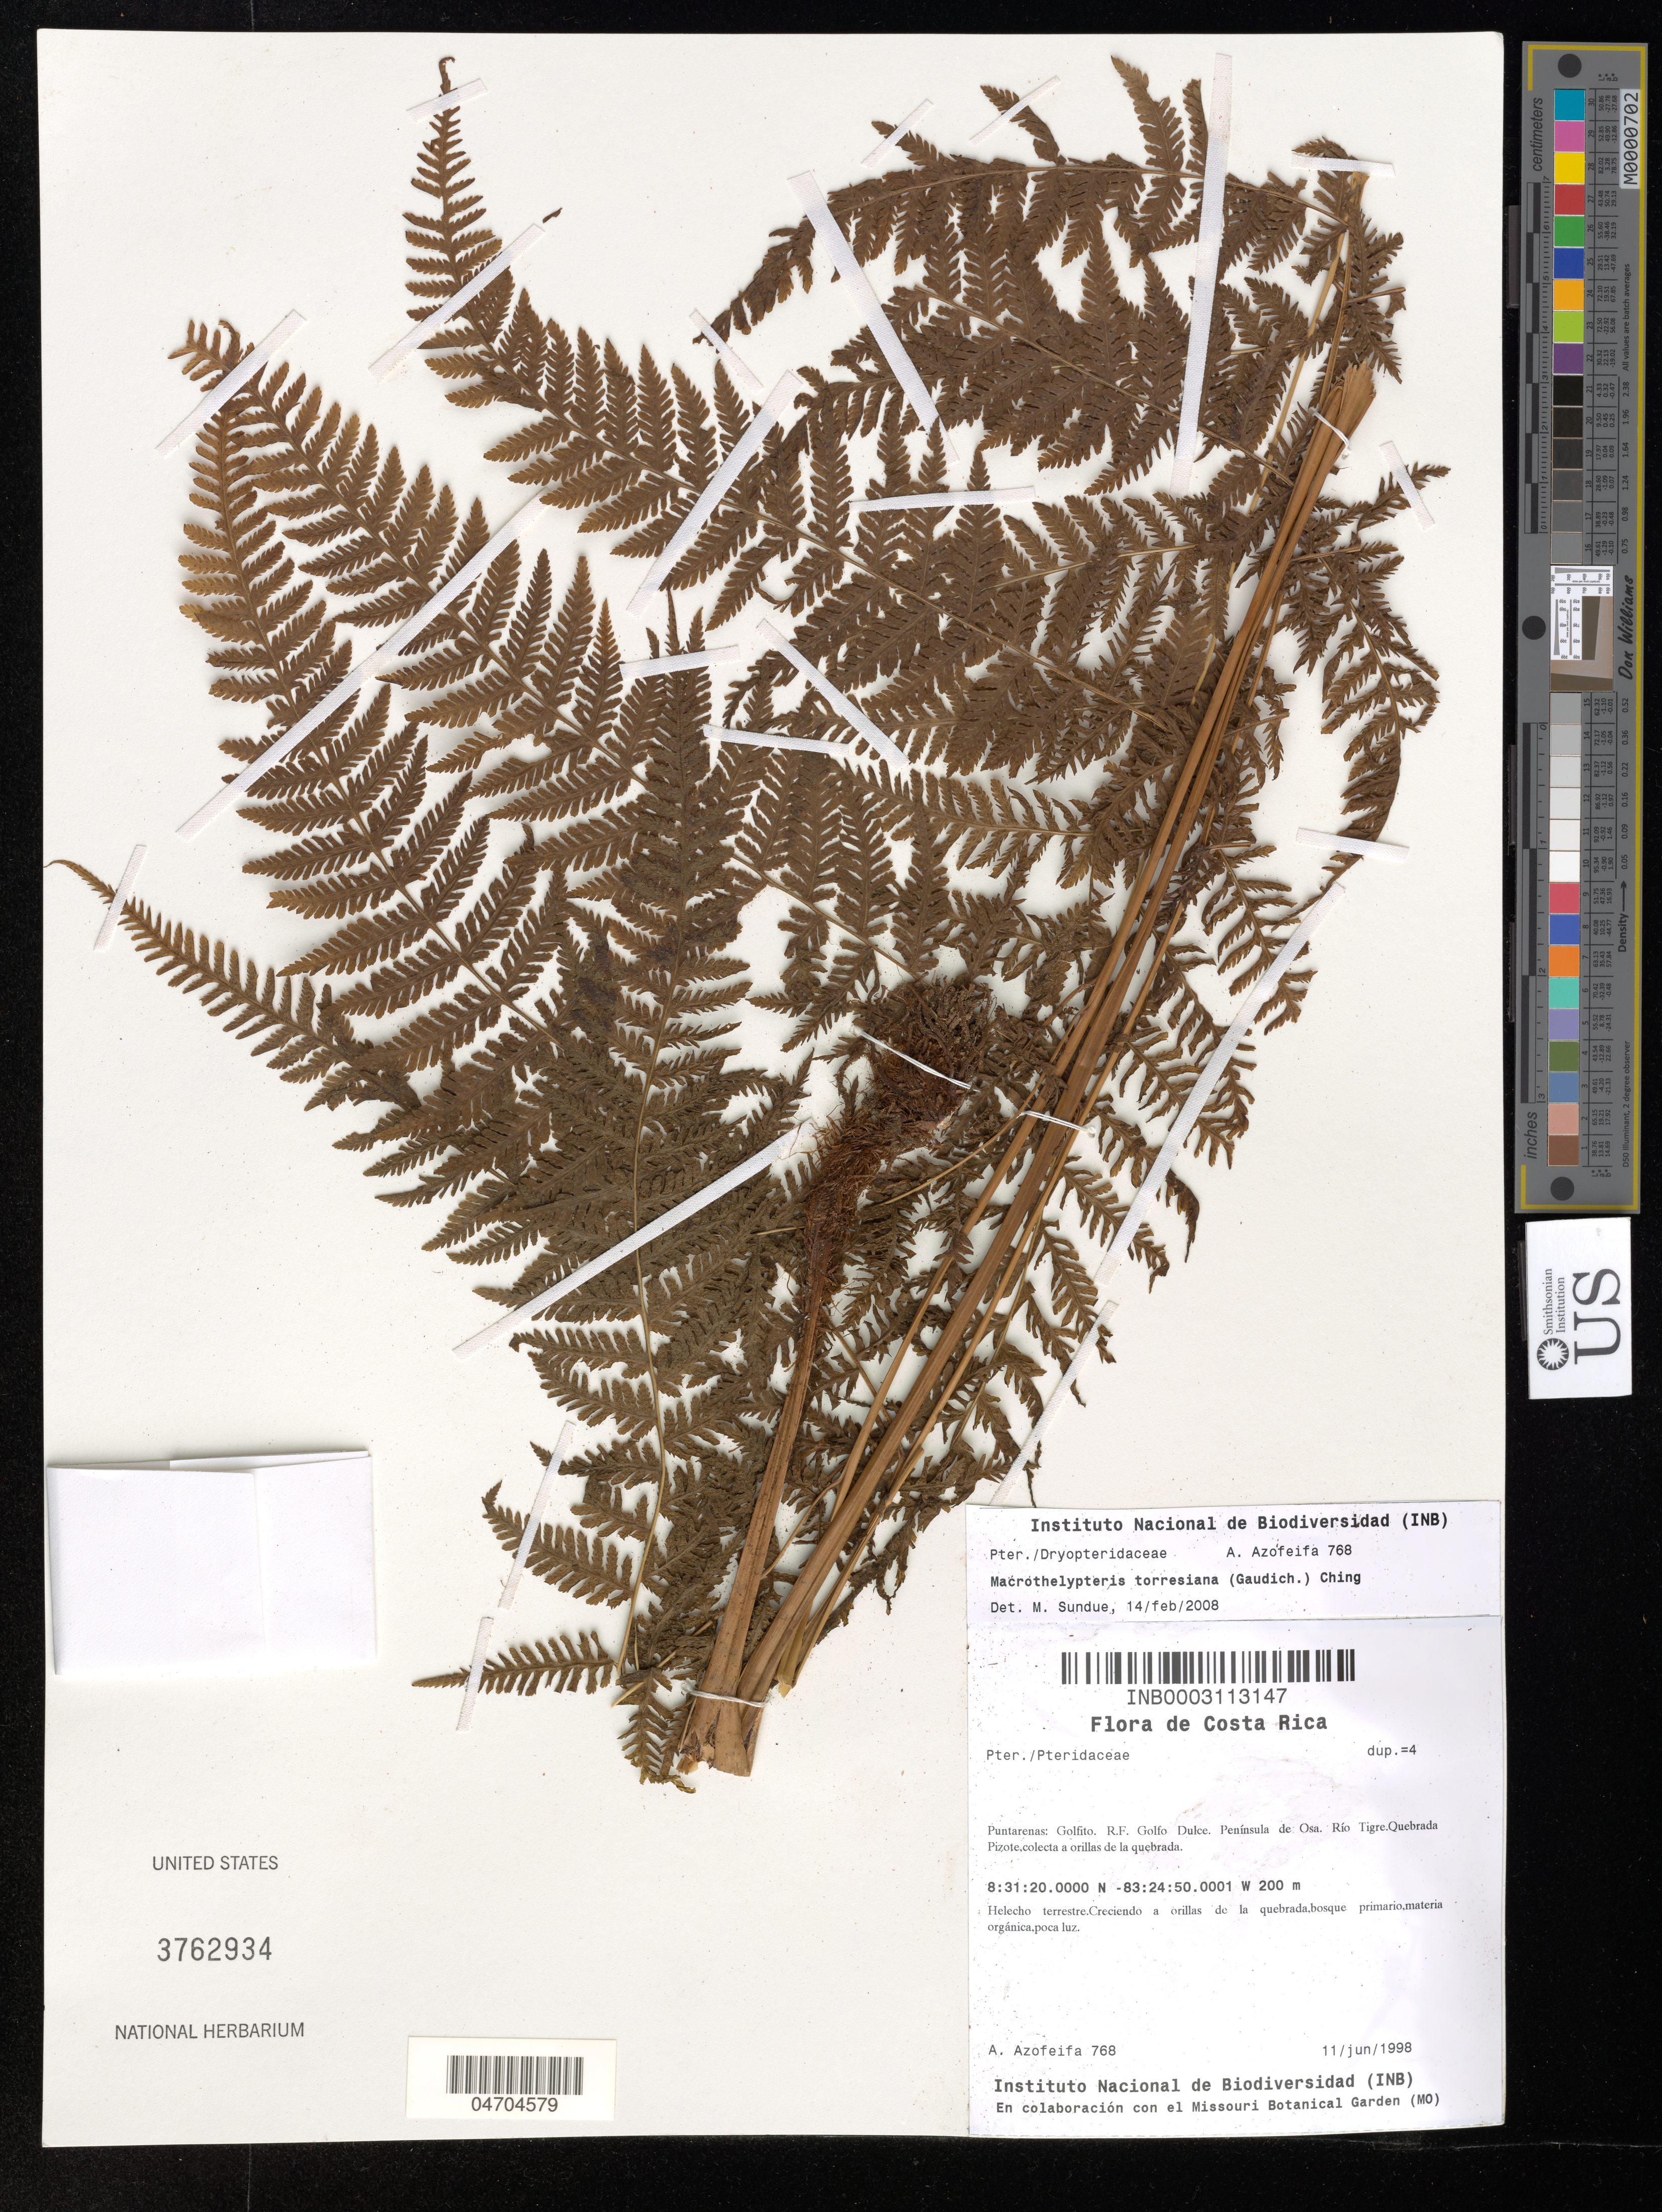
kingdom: Plantae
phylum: Tracheophyta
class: Polypodiopsida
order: Polypodiales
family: Thelypteridaceae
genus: Macrothelypteris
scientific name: Macrothelypteris torresiana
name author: (Gaudich.) Ching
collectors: A. Azofeifa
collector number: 768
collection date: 1998-06-11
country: Costa Rica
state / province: Puntarenas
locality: Golfito. R. F. Golfo Dulce. Península de Osa. Río Tigre. Quebrada Pizote, colecta a orillas de la quebrada.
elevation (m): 200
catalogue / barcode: US 3762934